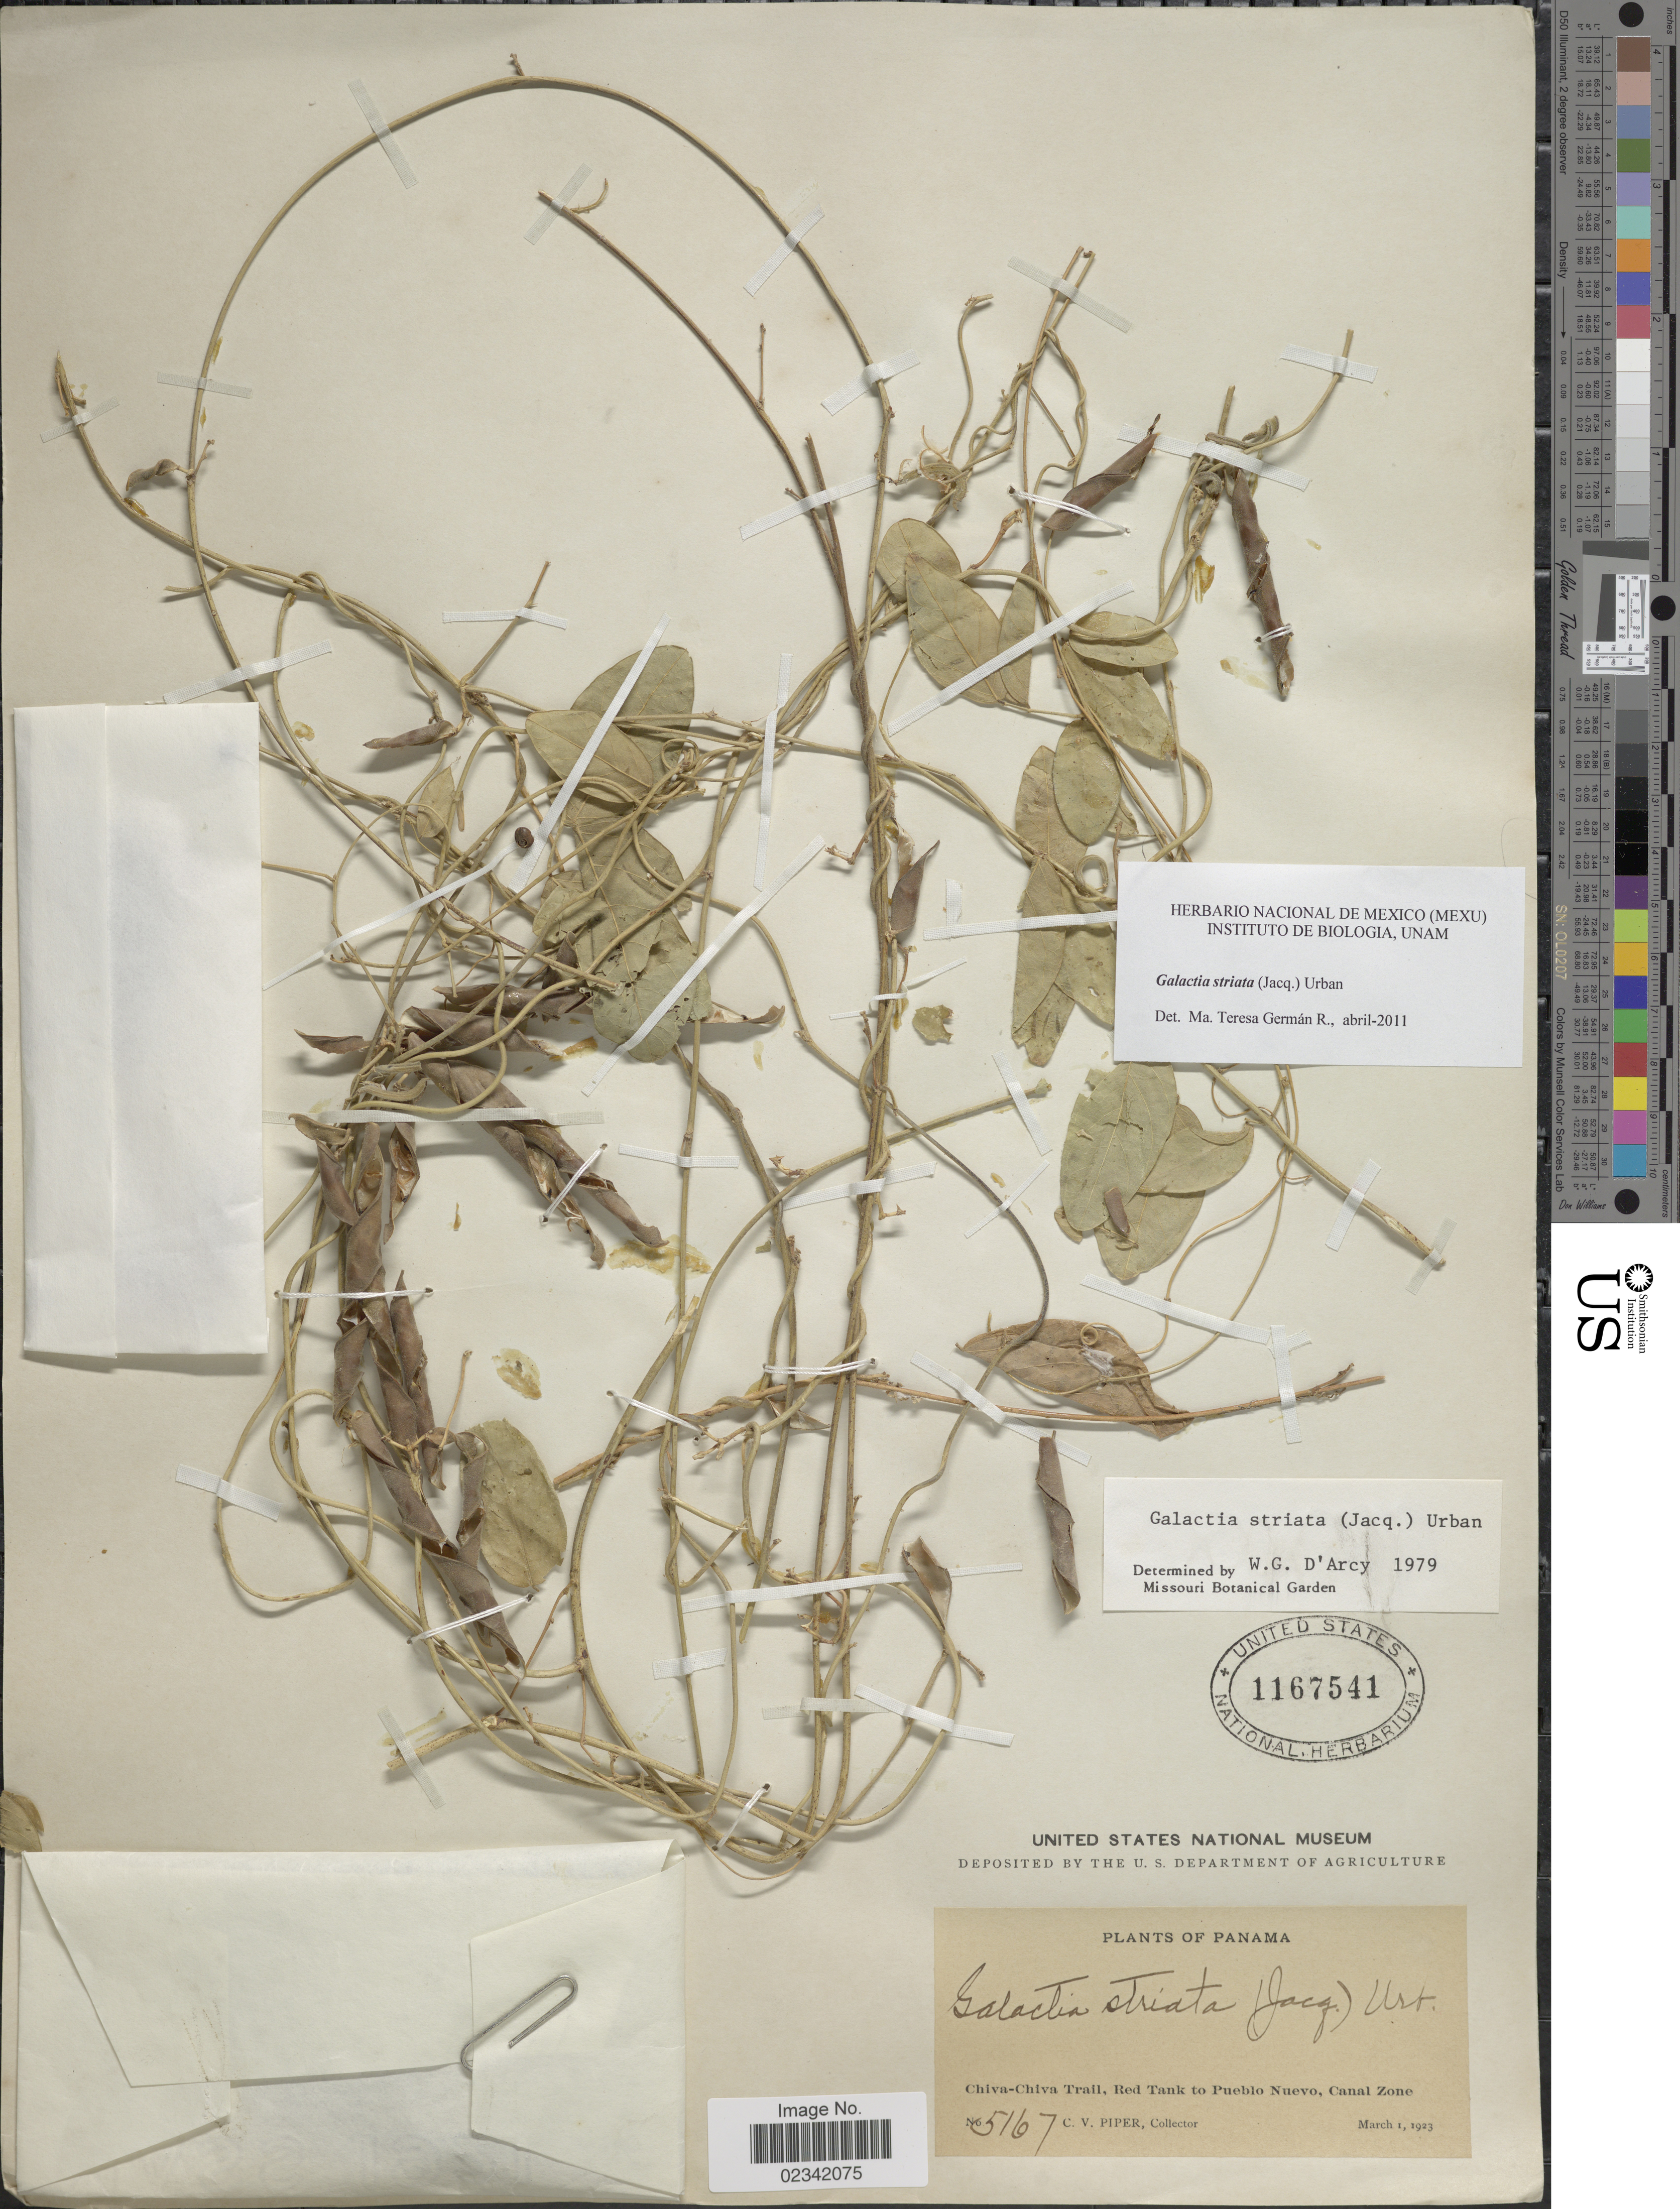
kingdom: Plantae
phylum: Tracheophyta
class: Magnoliopsida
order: Fabales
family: Fabaceae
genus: Galactia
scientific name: Galactia striata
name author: (Jacq.) Urb.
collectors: C. V. Piper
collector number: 5167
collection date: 1923-03-03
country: Panama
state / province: Panamá / Panamá Oeste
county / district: Canal Zone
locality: Chiva-Chiva Trail, Red Tank to Pueblo Nuevo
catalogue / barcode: US 1167541